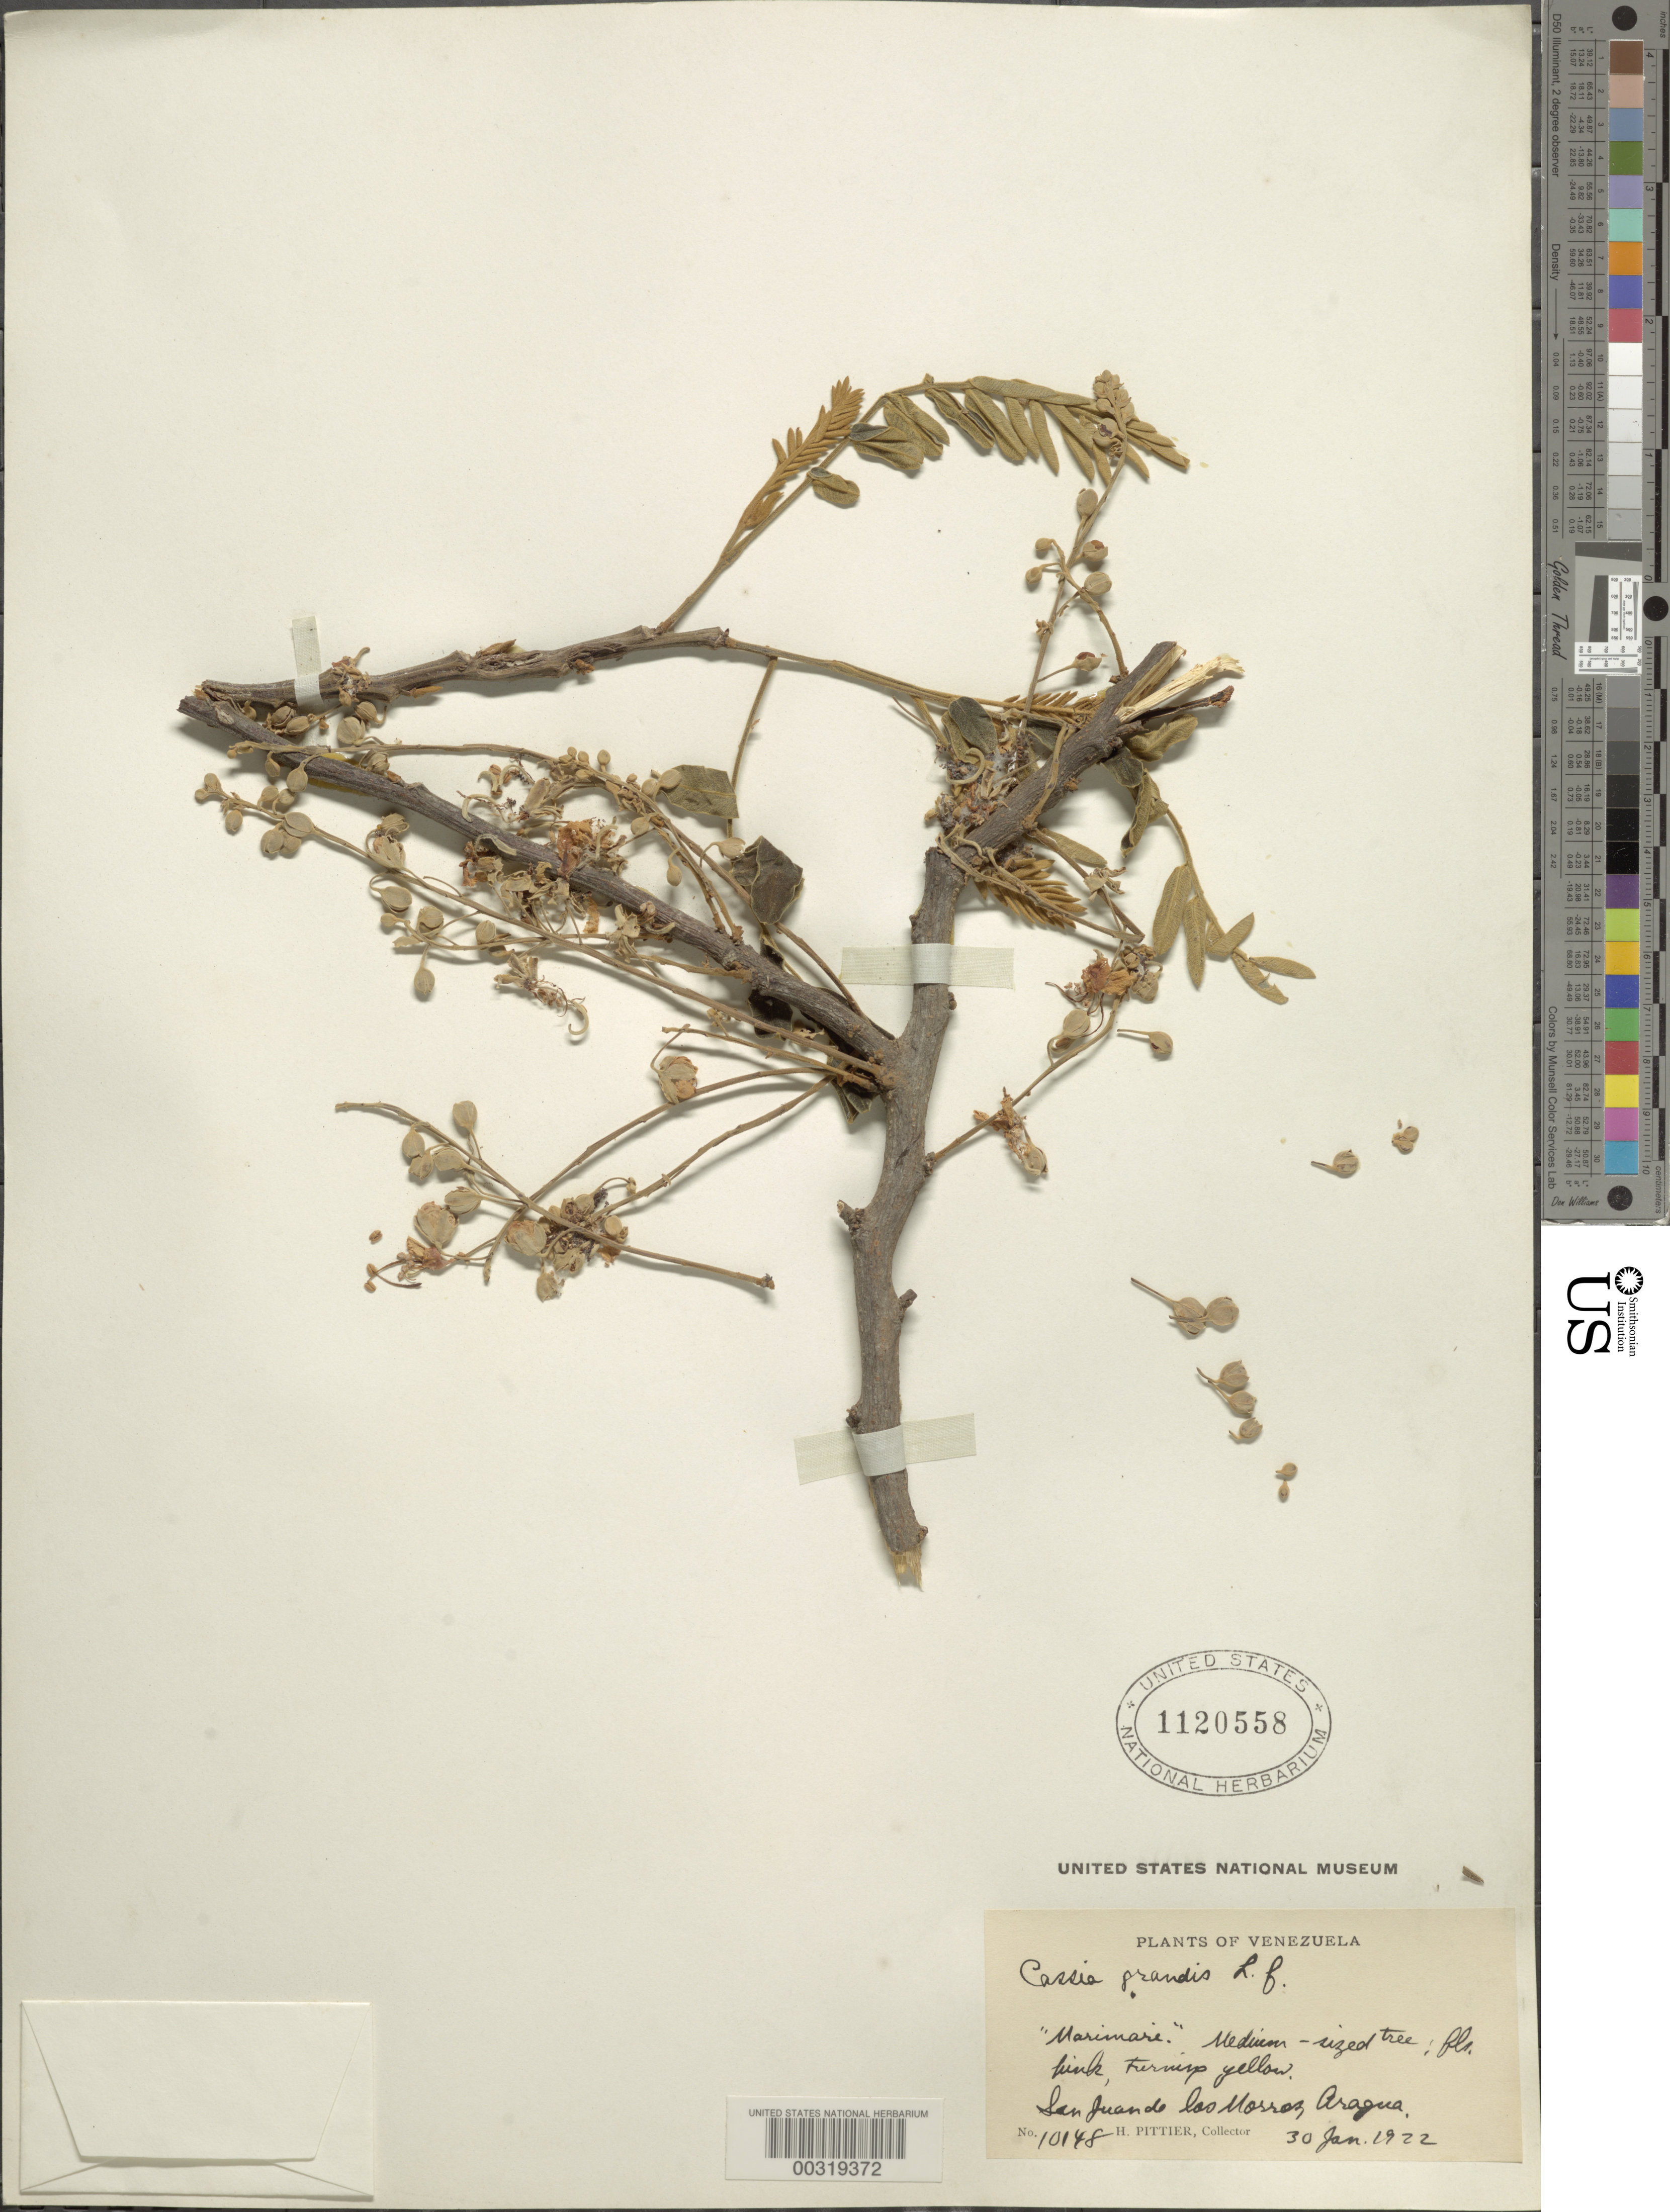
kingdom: Plantae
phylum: Tracheophyta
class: Magnoliopsida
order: Fabales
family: Fabaceae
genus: Cassia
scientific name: Cassia grandis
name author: L. f.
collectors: H. F. Pittier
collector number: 10148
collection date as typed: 30 Jan 1922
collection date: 1922-01-30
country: Venezuela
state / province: Aragua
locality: San juan de las morros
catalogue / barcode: US 1120558